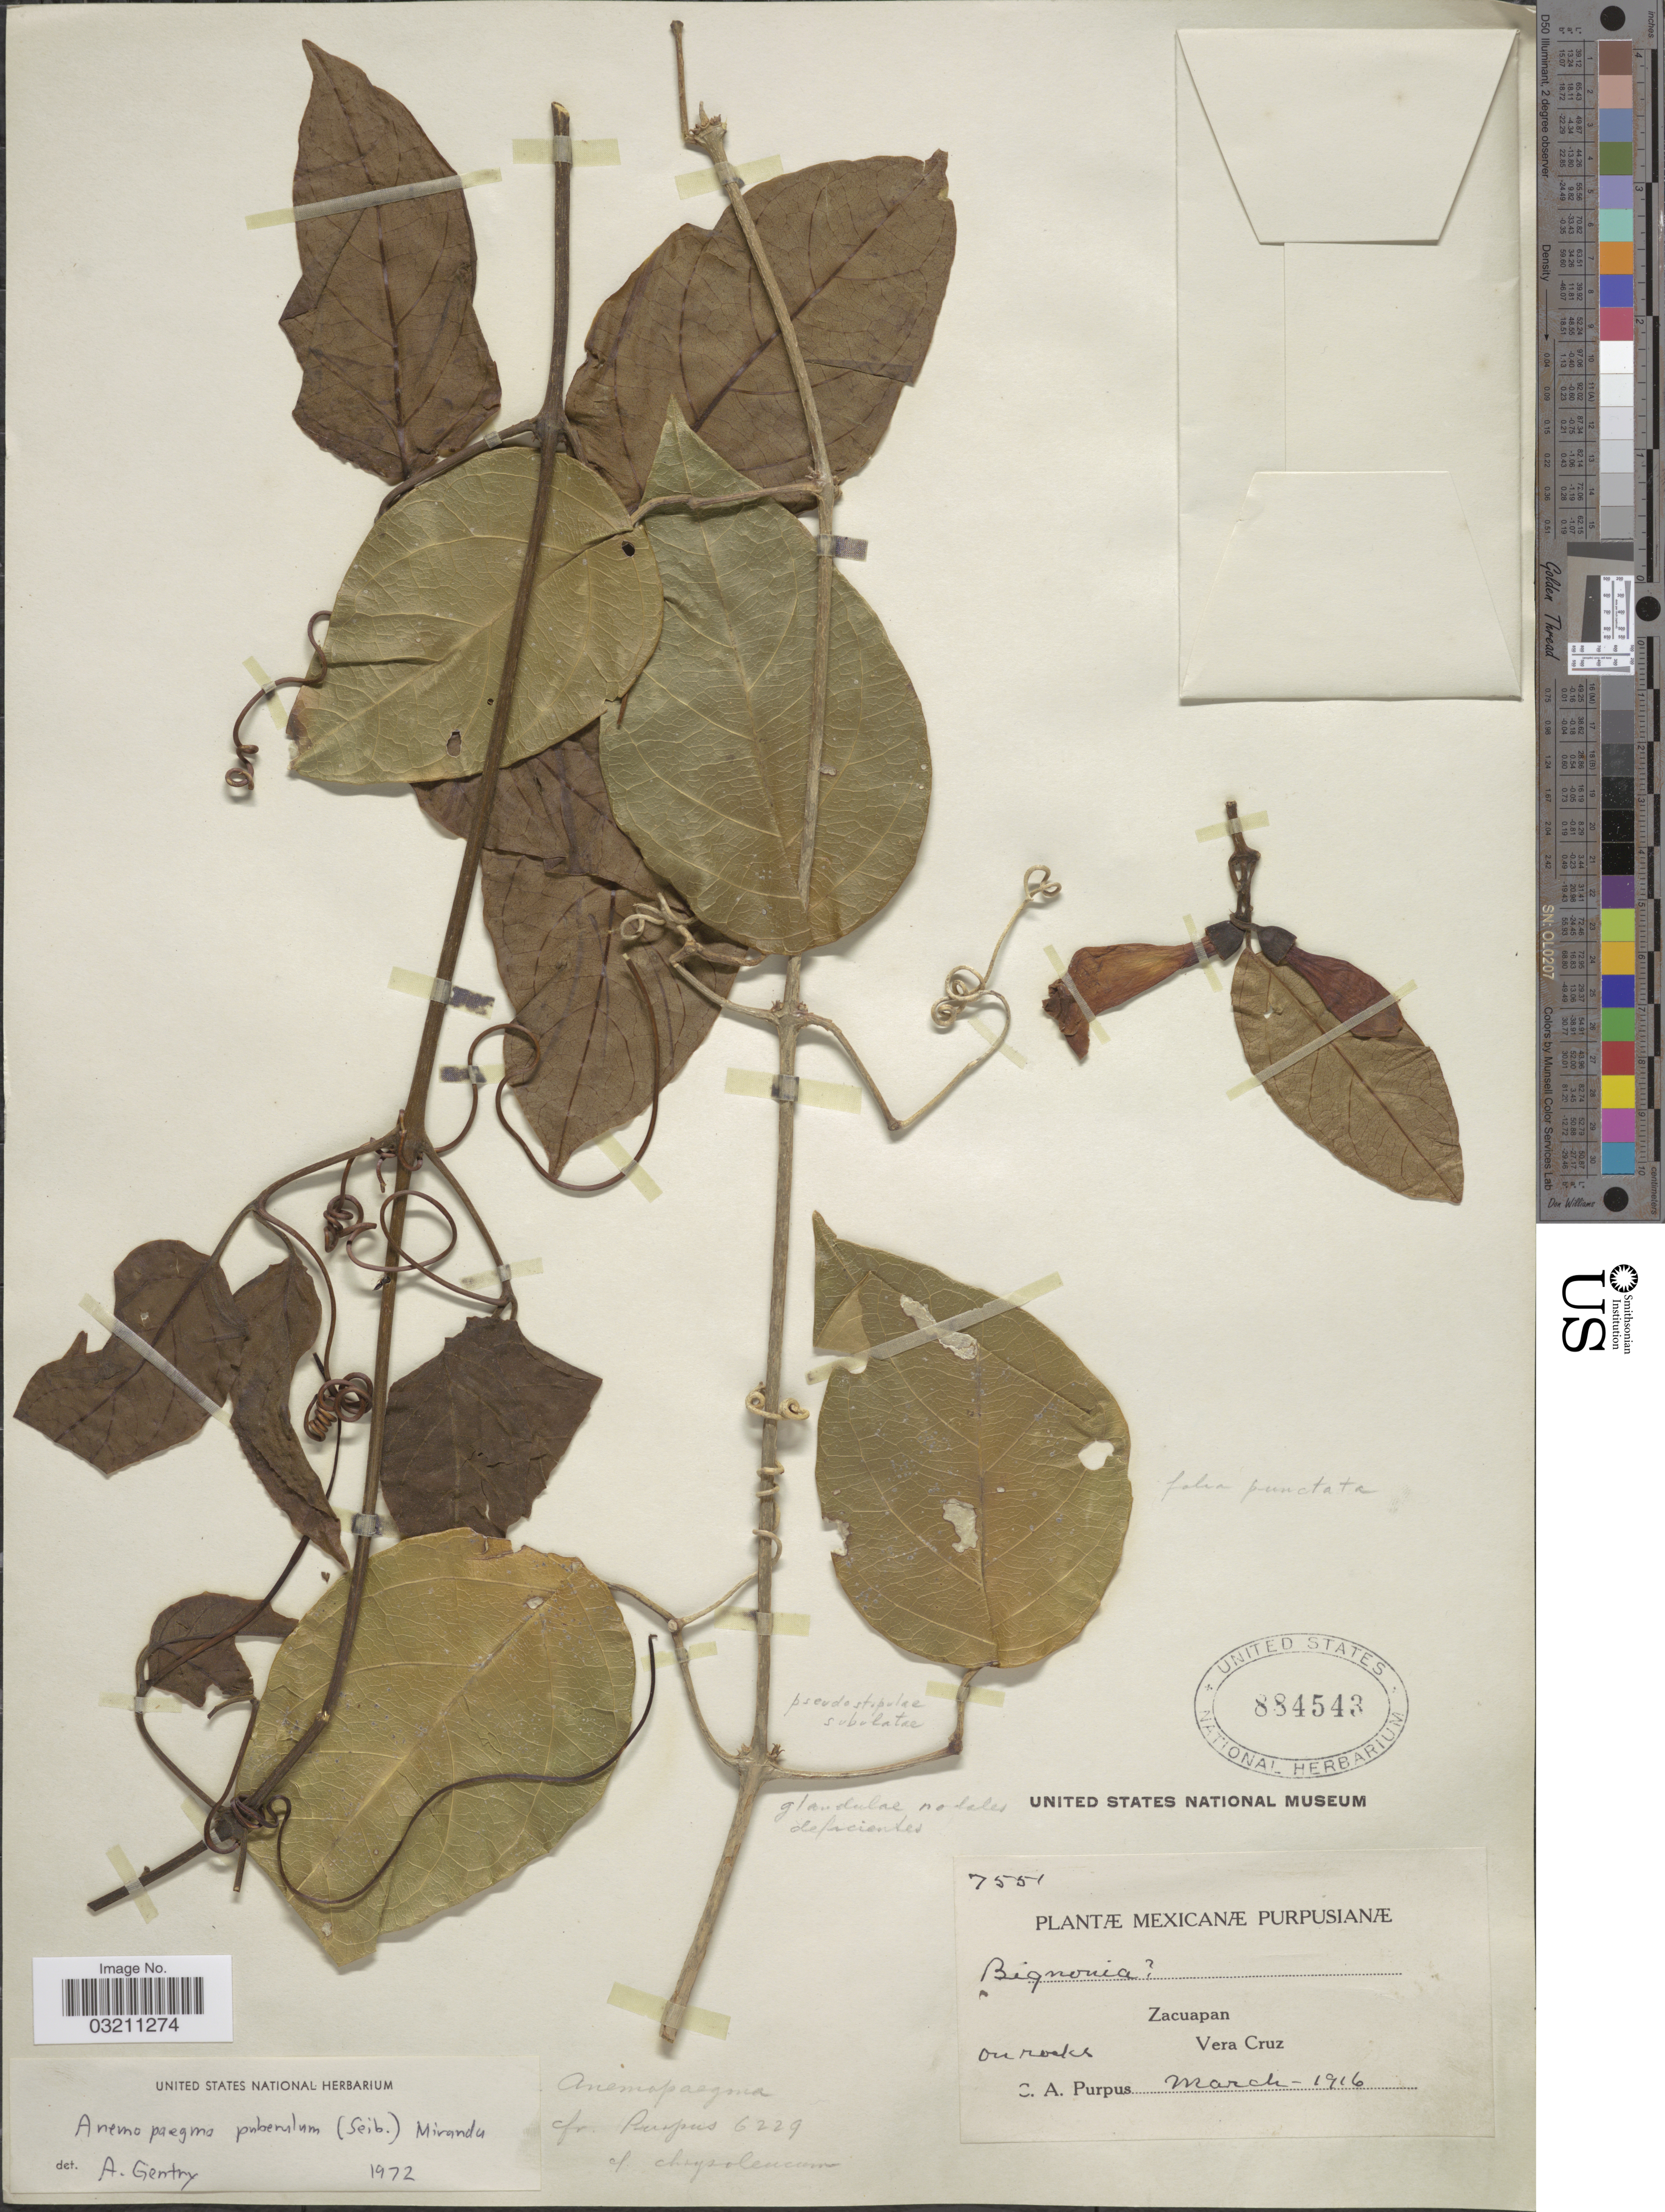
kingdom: Plantae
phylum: Tracheophyta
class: Magnoliopsida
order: Lamiales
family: Bignoniaceae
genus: Anemopaegma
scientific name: Anemopaegma puberulum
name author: (Seibert) Miranda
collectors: C. A. Purpus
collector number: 7551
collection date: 1916-03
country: Mexico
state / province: Veracruz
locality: Zacuapan. Vera Cruz.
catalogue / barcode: US 8845843